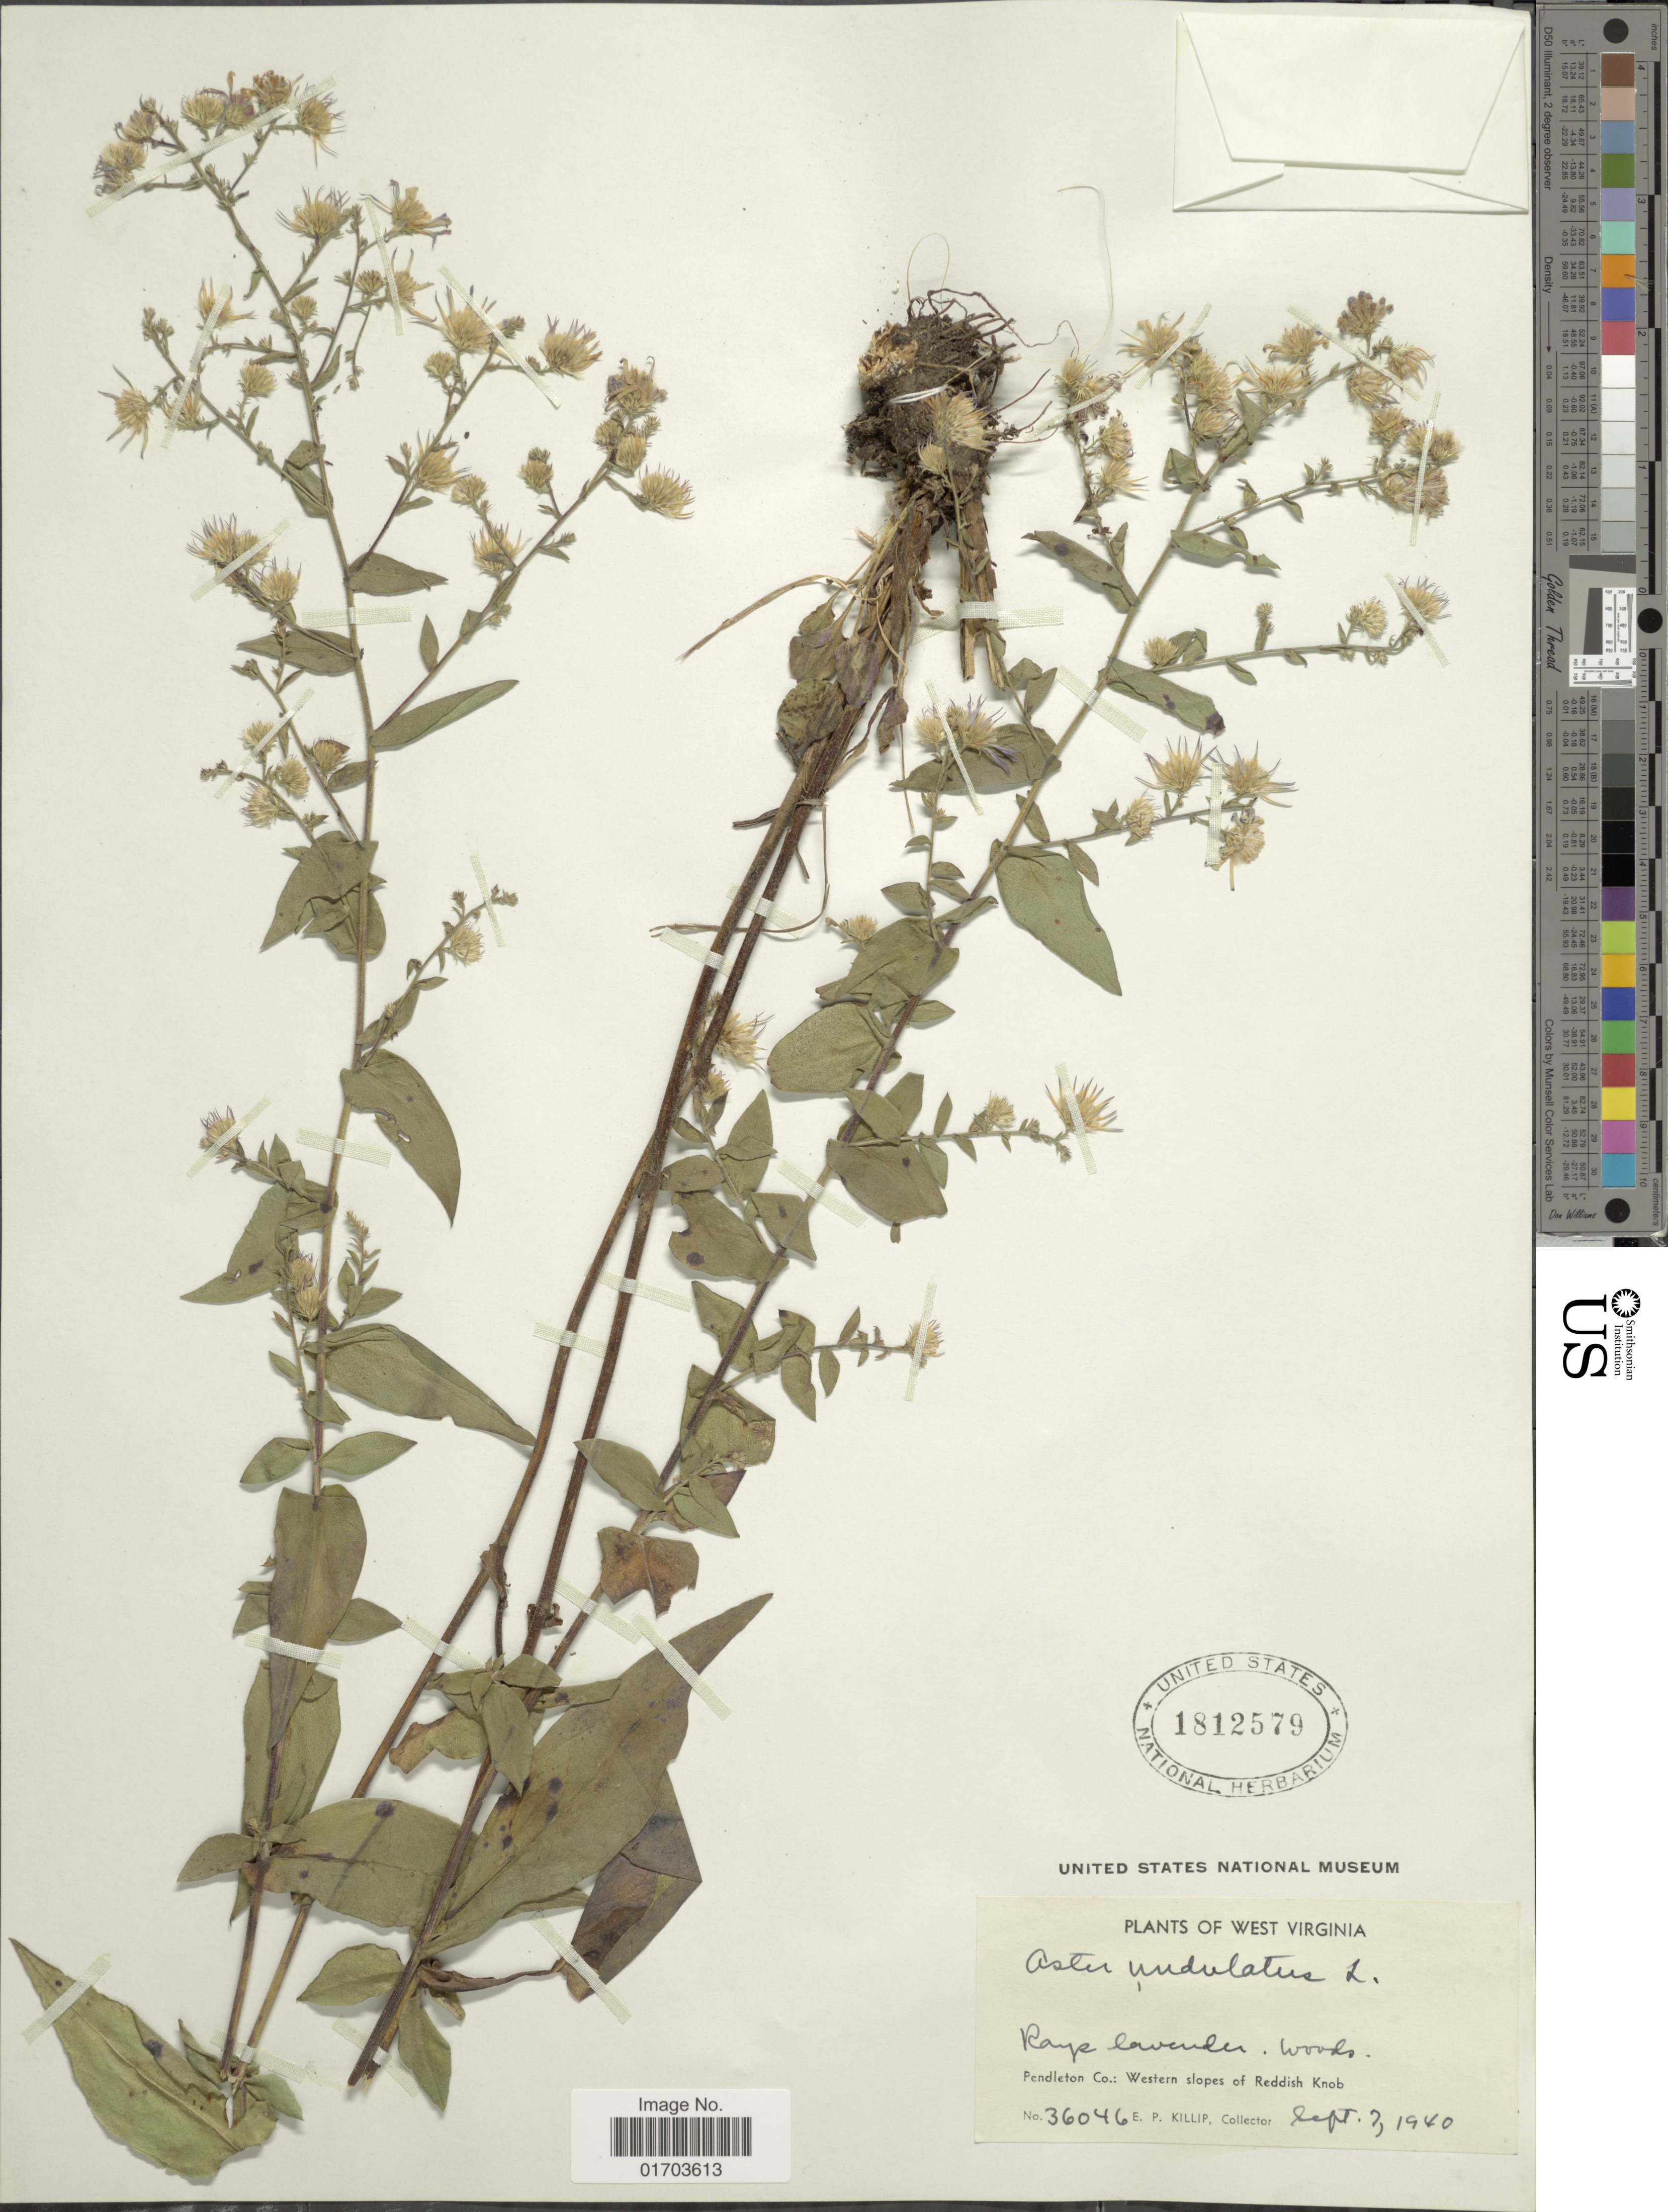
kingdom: Plantae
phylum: Tracheophyta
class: Magnoliopsida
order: Asterales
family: Asteraceae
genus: Symphyotrichum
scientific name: Symphyotrichum undulatum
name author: (L.) G.L. Nesom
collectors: E. P. Killip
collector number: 36046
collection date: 1940-09-07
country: United States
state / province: West Virginia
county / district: Pendleton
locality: West Virginia. Pendleton Co.: Western slopes of Reddish Knob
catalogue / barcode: US 1812579